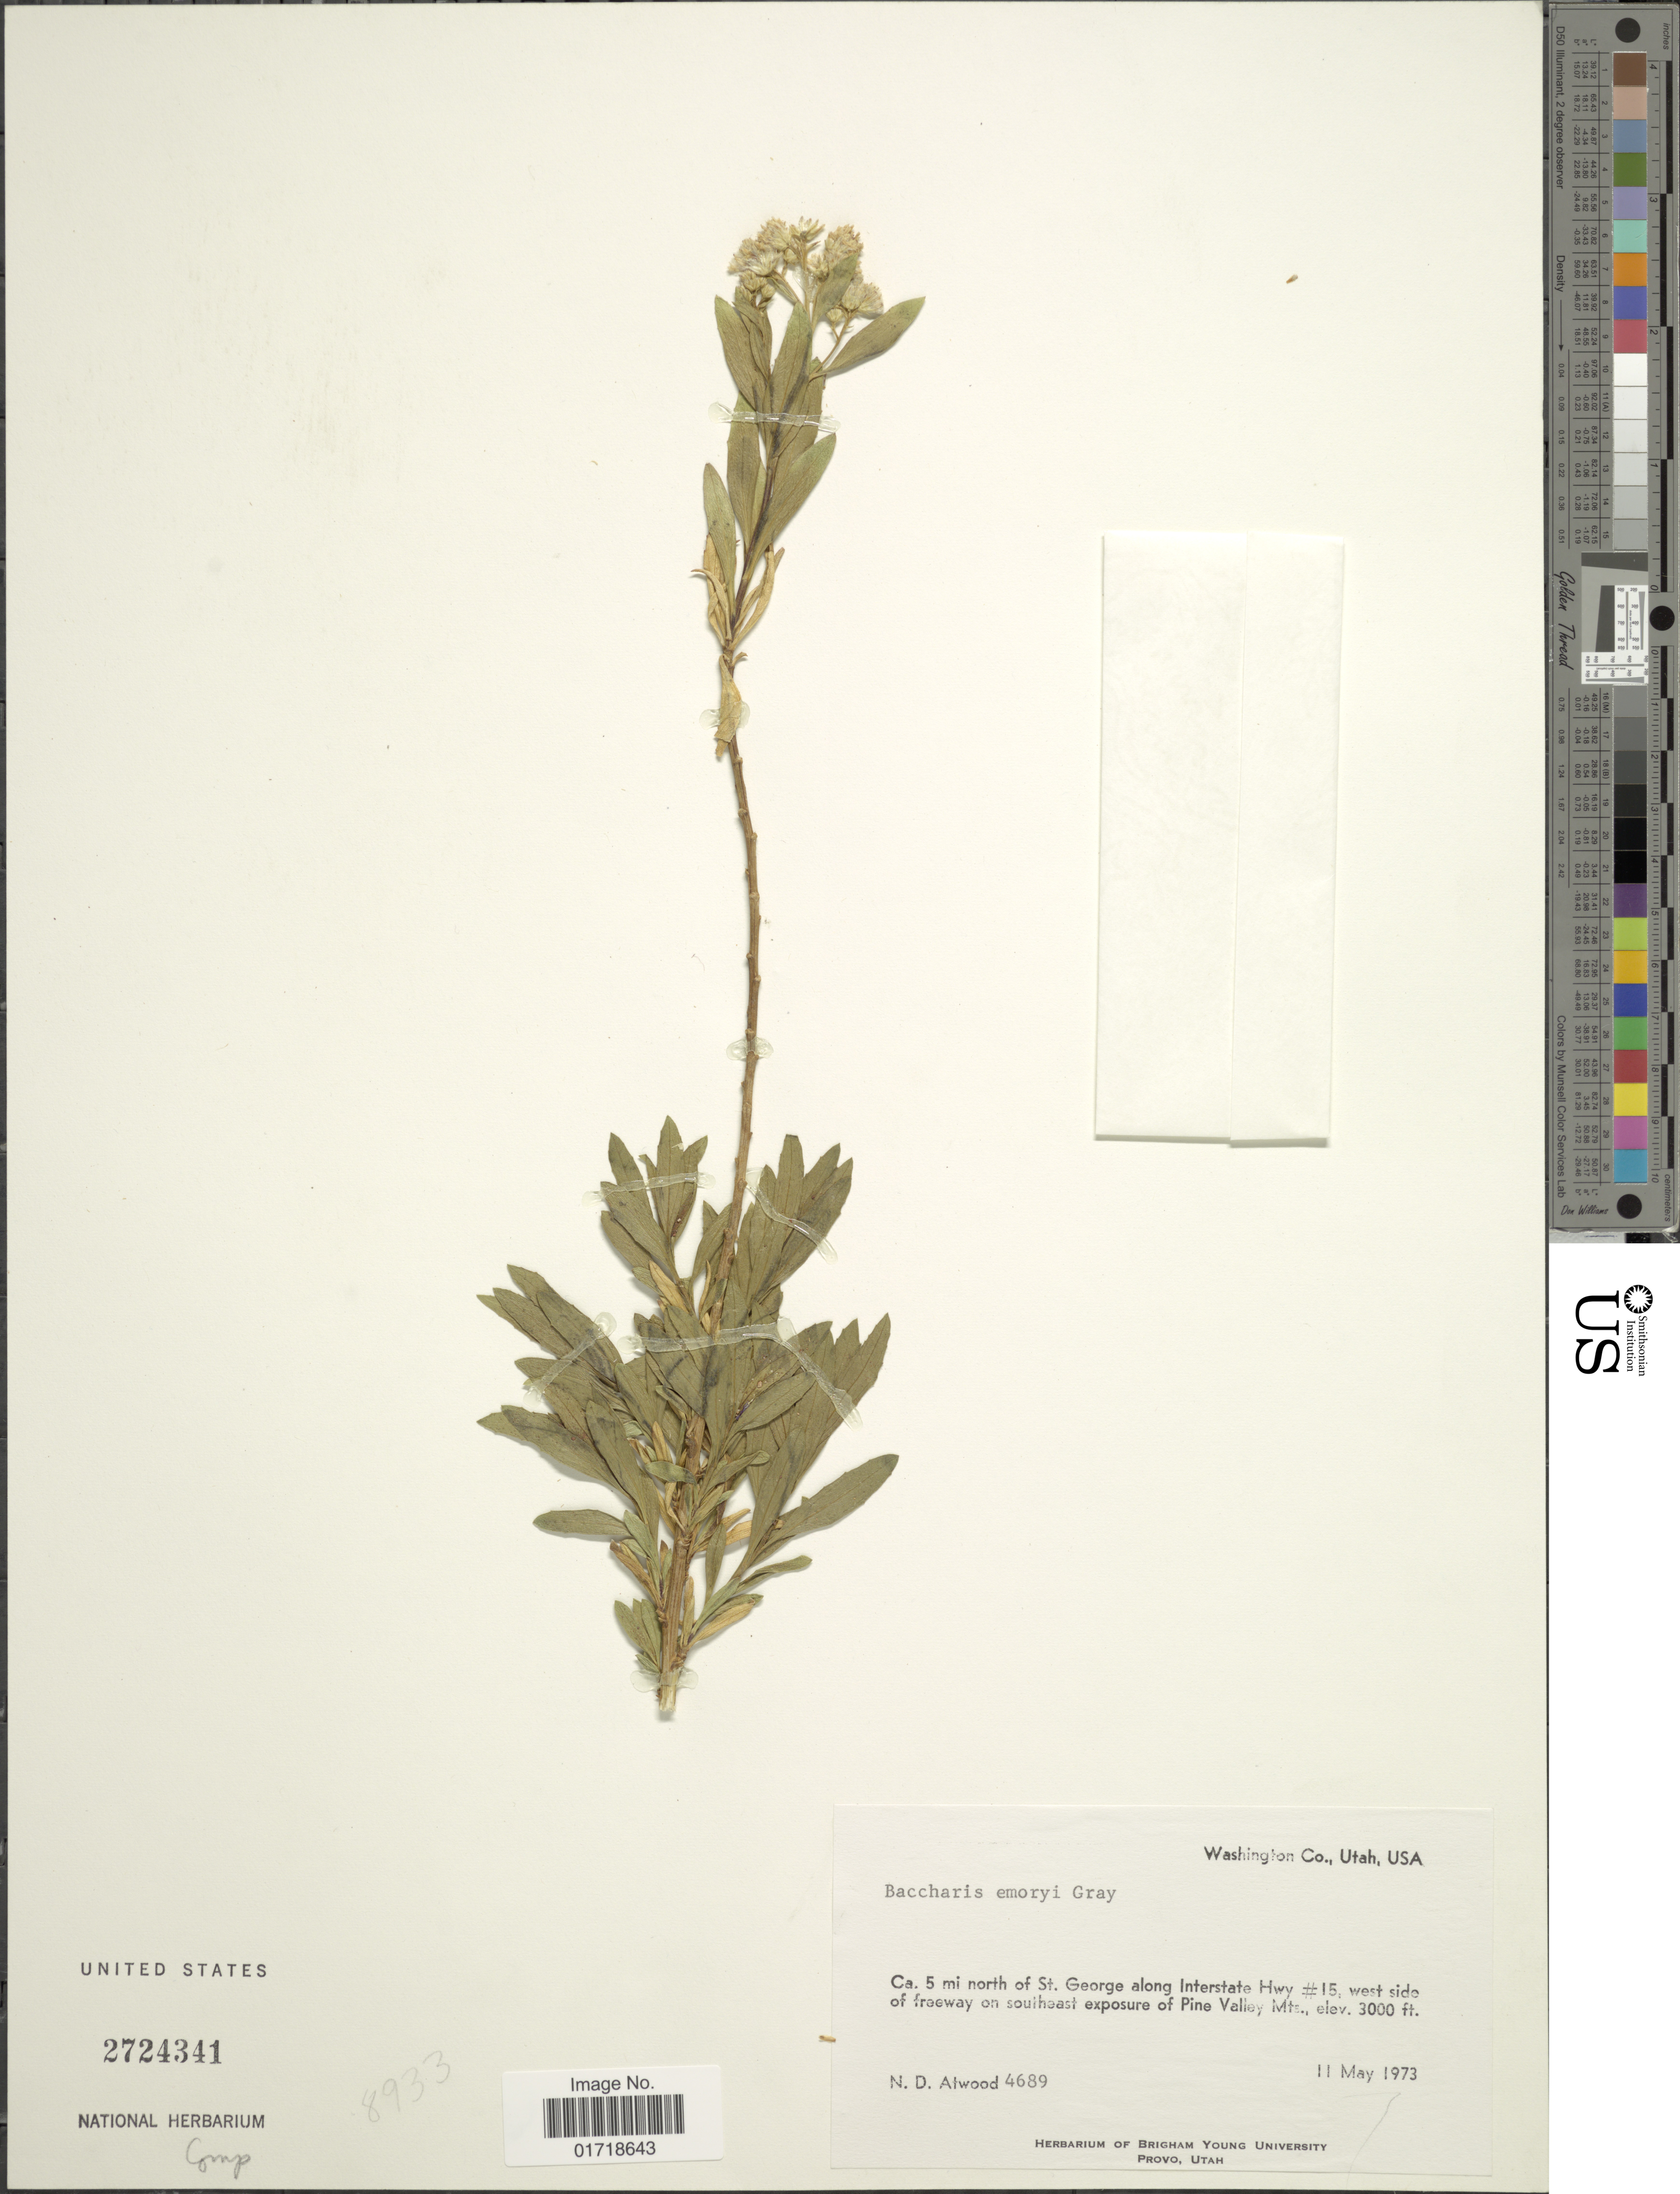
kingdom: Plantae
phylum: Tracheophyta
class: Magnoliopsida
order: Asterales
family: Asteraceae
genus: Baccharis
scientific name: Baccharis emoryi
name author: A. Gray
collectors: N. Atwood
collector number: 4689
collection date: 1973-05-11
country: United States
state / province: Utah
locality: Washington Co. Ca 5 mi north of St, George along Interstate Hwy # 15, west side of freeway on southeast exposure of Pine Valley, Mts.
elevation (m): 914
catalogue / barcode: US 2724341